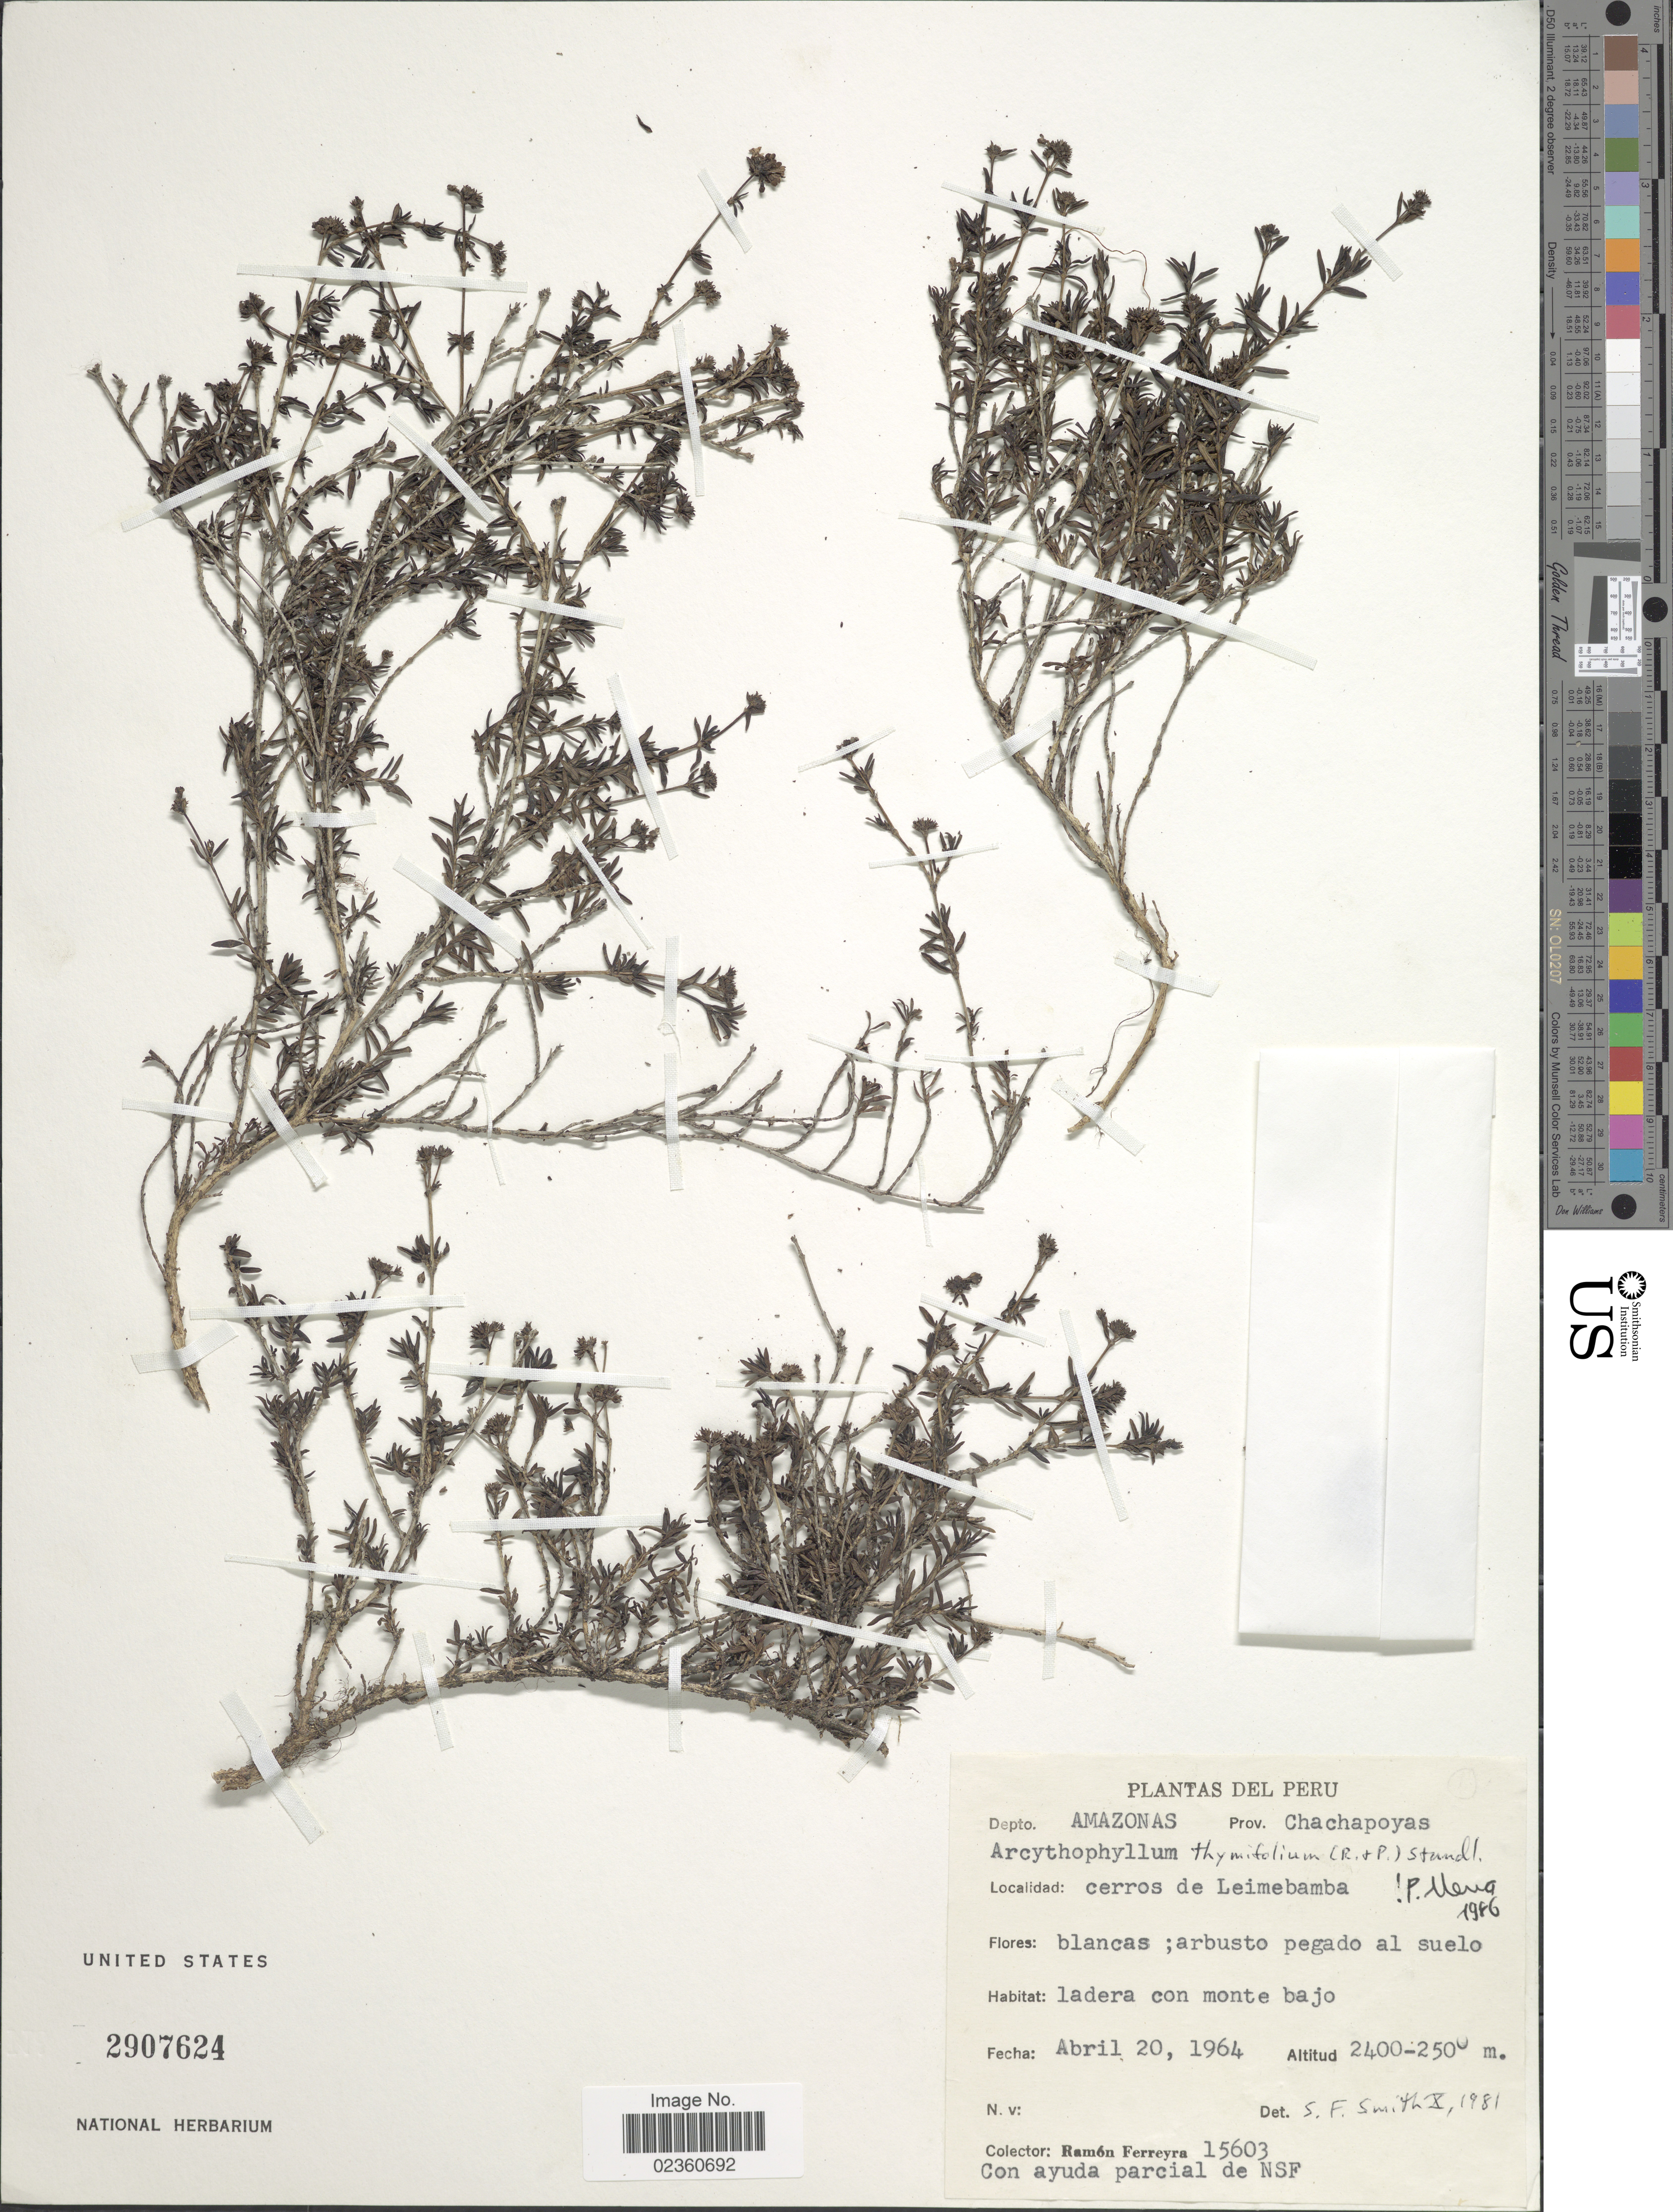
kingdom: Plantae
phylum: Tracheophyta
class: Magnoliopsida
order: Gentianales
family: Rubiaceae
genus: Arcytophyllum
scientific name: Arcytophyllum thymifolium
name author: (Ruiz & Pav.) Standl.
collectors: R. A. Ferreyra & NSF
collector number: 15603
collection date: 1964-04-20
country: Peru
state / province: Amazonas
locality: Depto. Amazonas, Prov. Chachapoyas, cerros de Leimebamba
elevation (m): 2400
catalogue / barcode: US 2907624